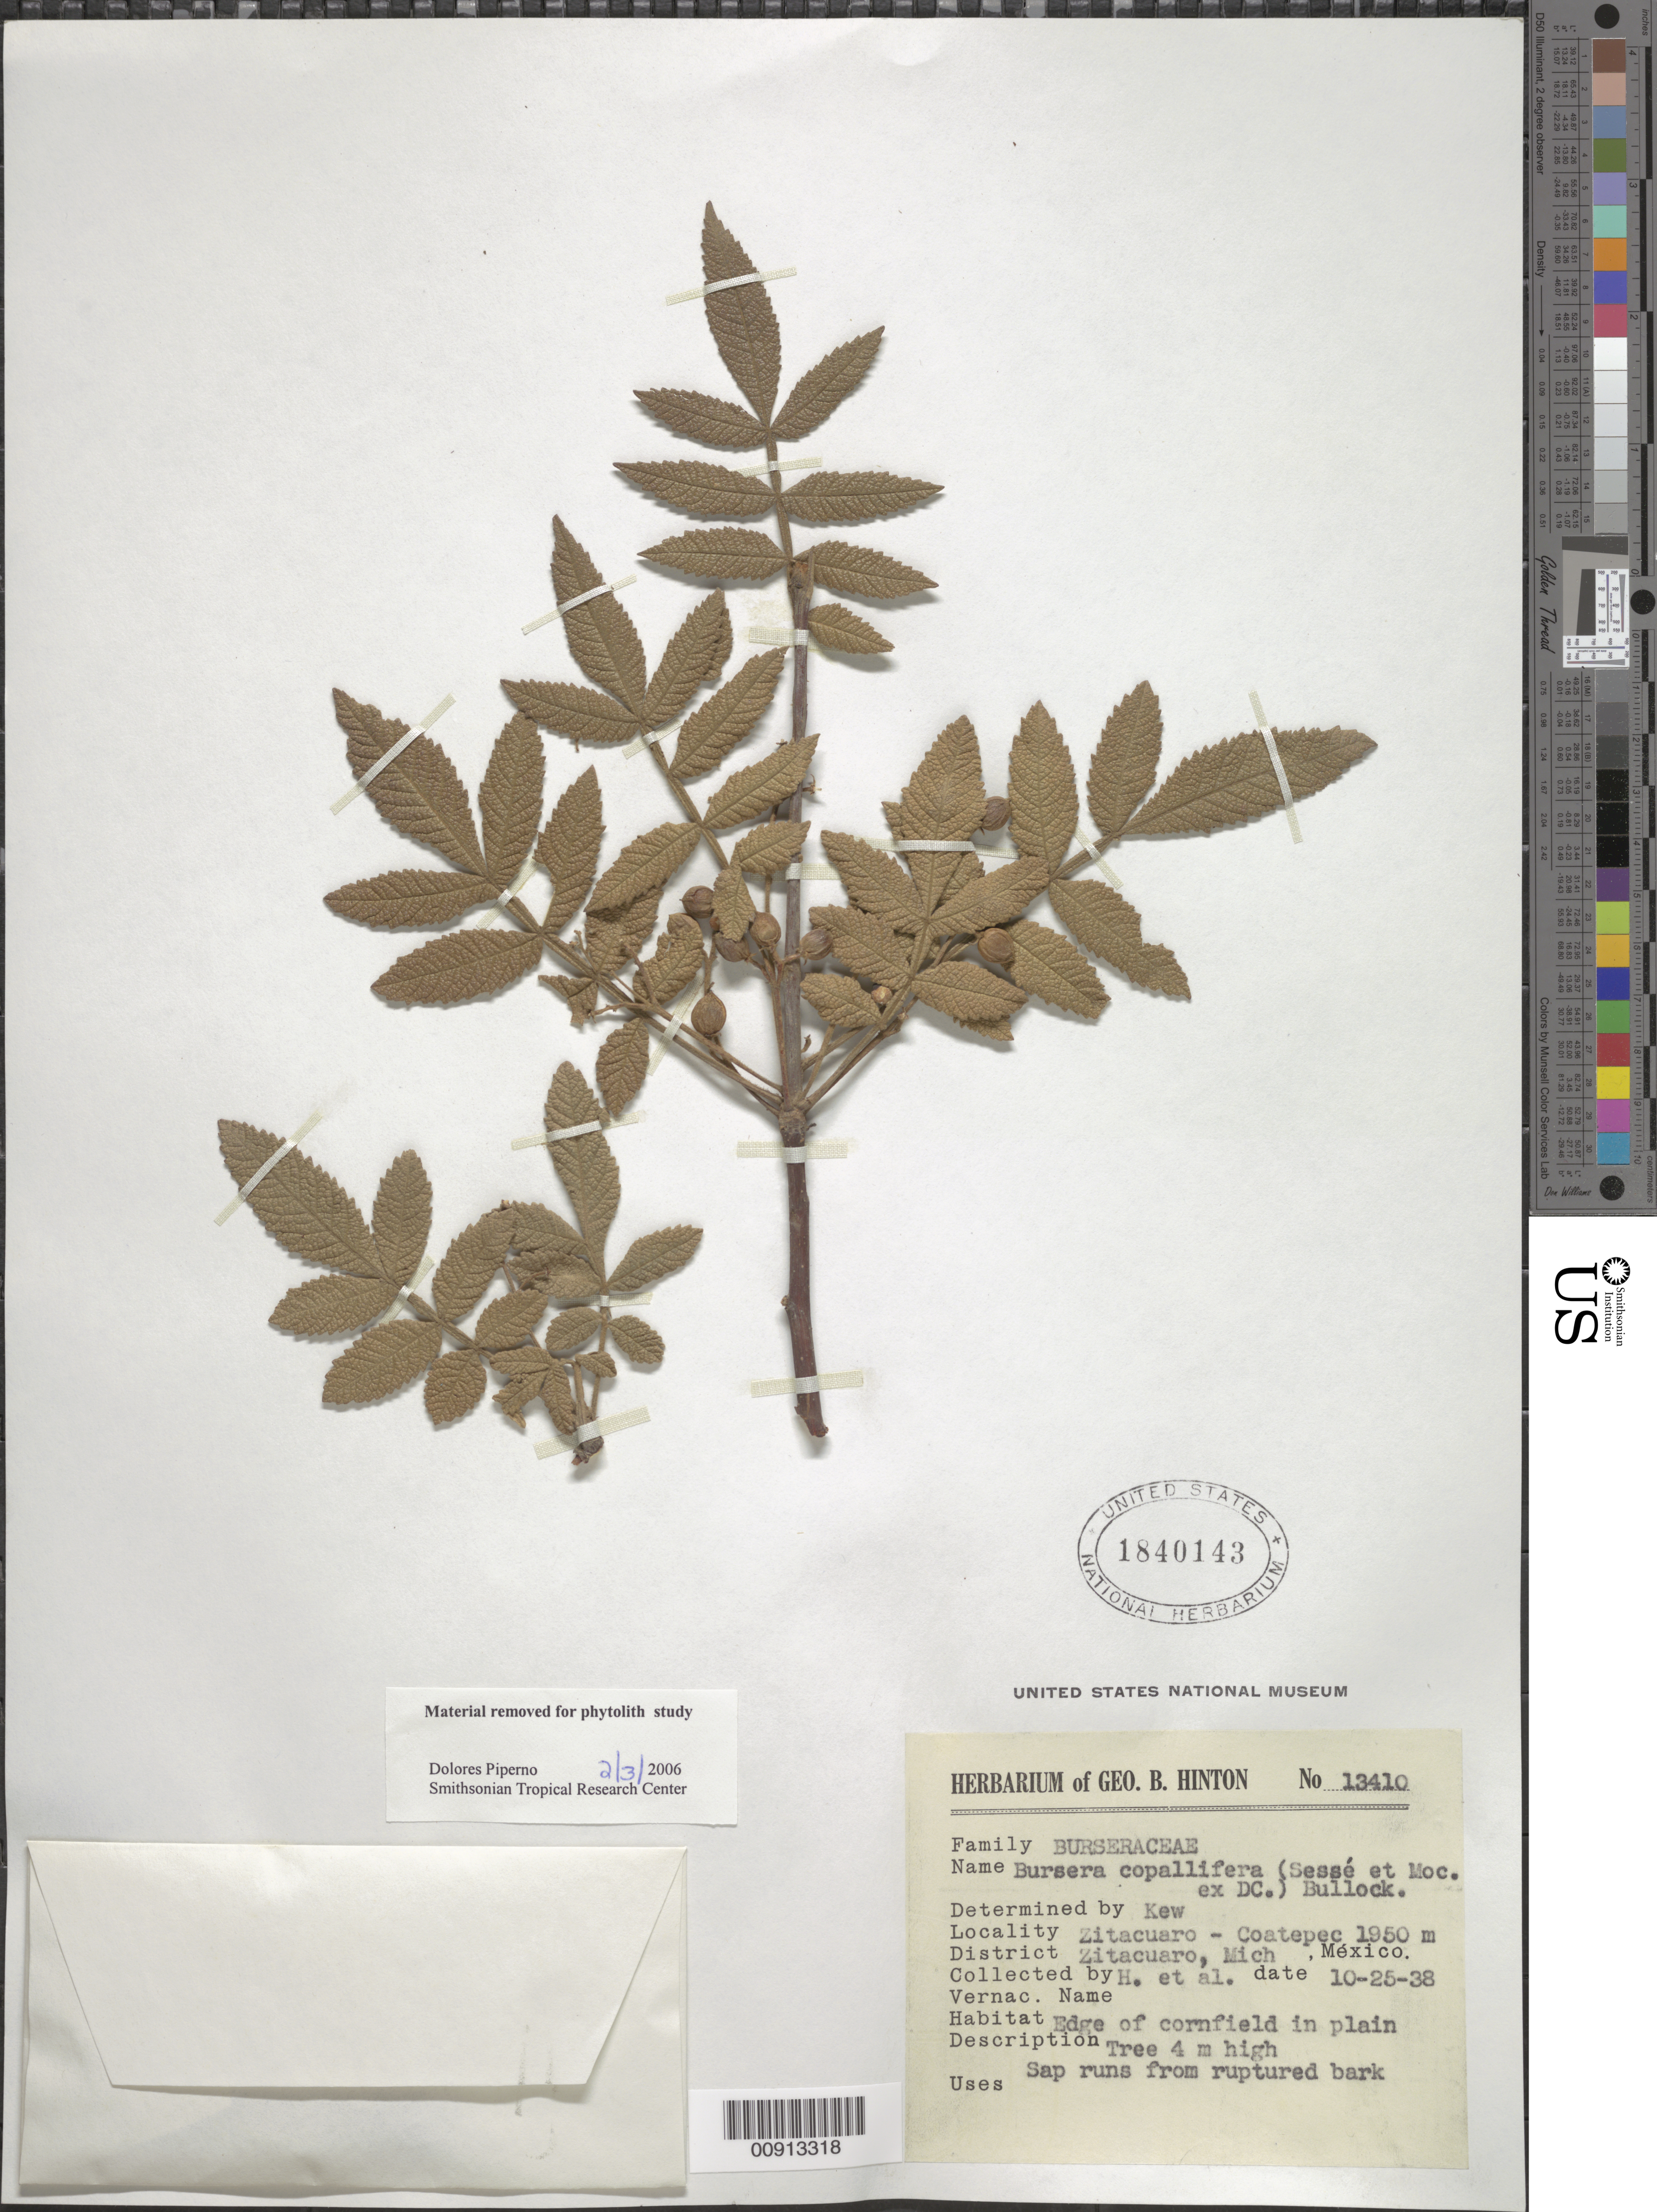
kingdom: Plantae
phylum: Tracheophyta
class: Magnoliopsida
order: Sapindales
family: Burseraceae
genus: Bursera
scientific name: Bursera copallifera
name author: (Moc. & Sessé ex DC.) Bullock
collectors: G. B. Hinton & et al.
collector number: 13410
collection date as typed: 25 Oct 1938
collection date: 1938-10-25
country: Mexico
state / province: Michoacán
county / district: Zitácuaro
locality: Zitácuaro - Coatepec, District Zitácuaro, Michoacán.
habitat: Edge of cornfield in plain.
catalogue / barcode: US 1840143